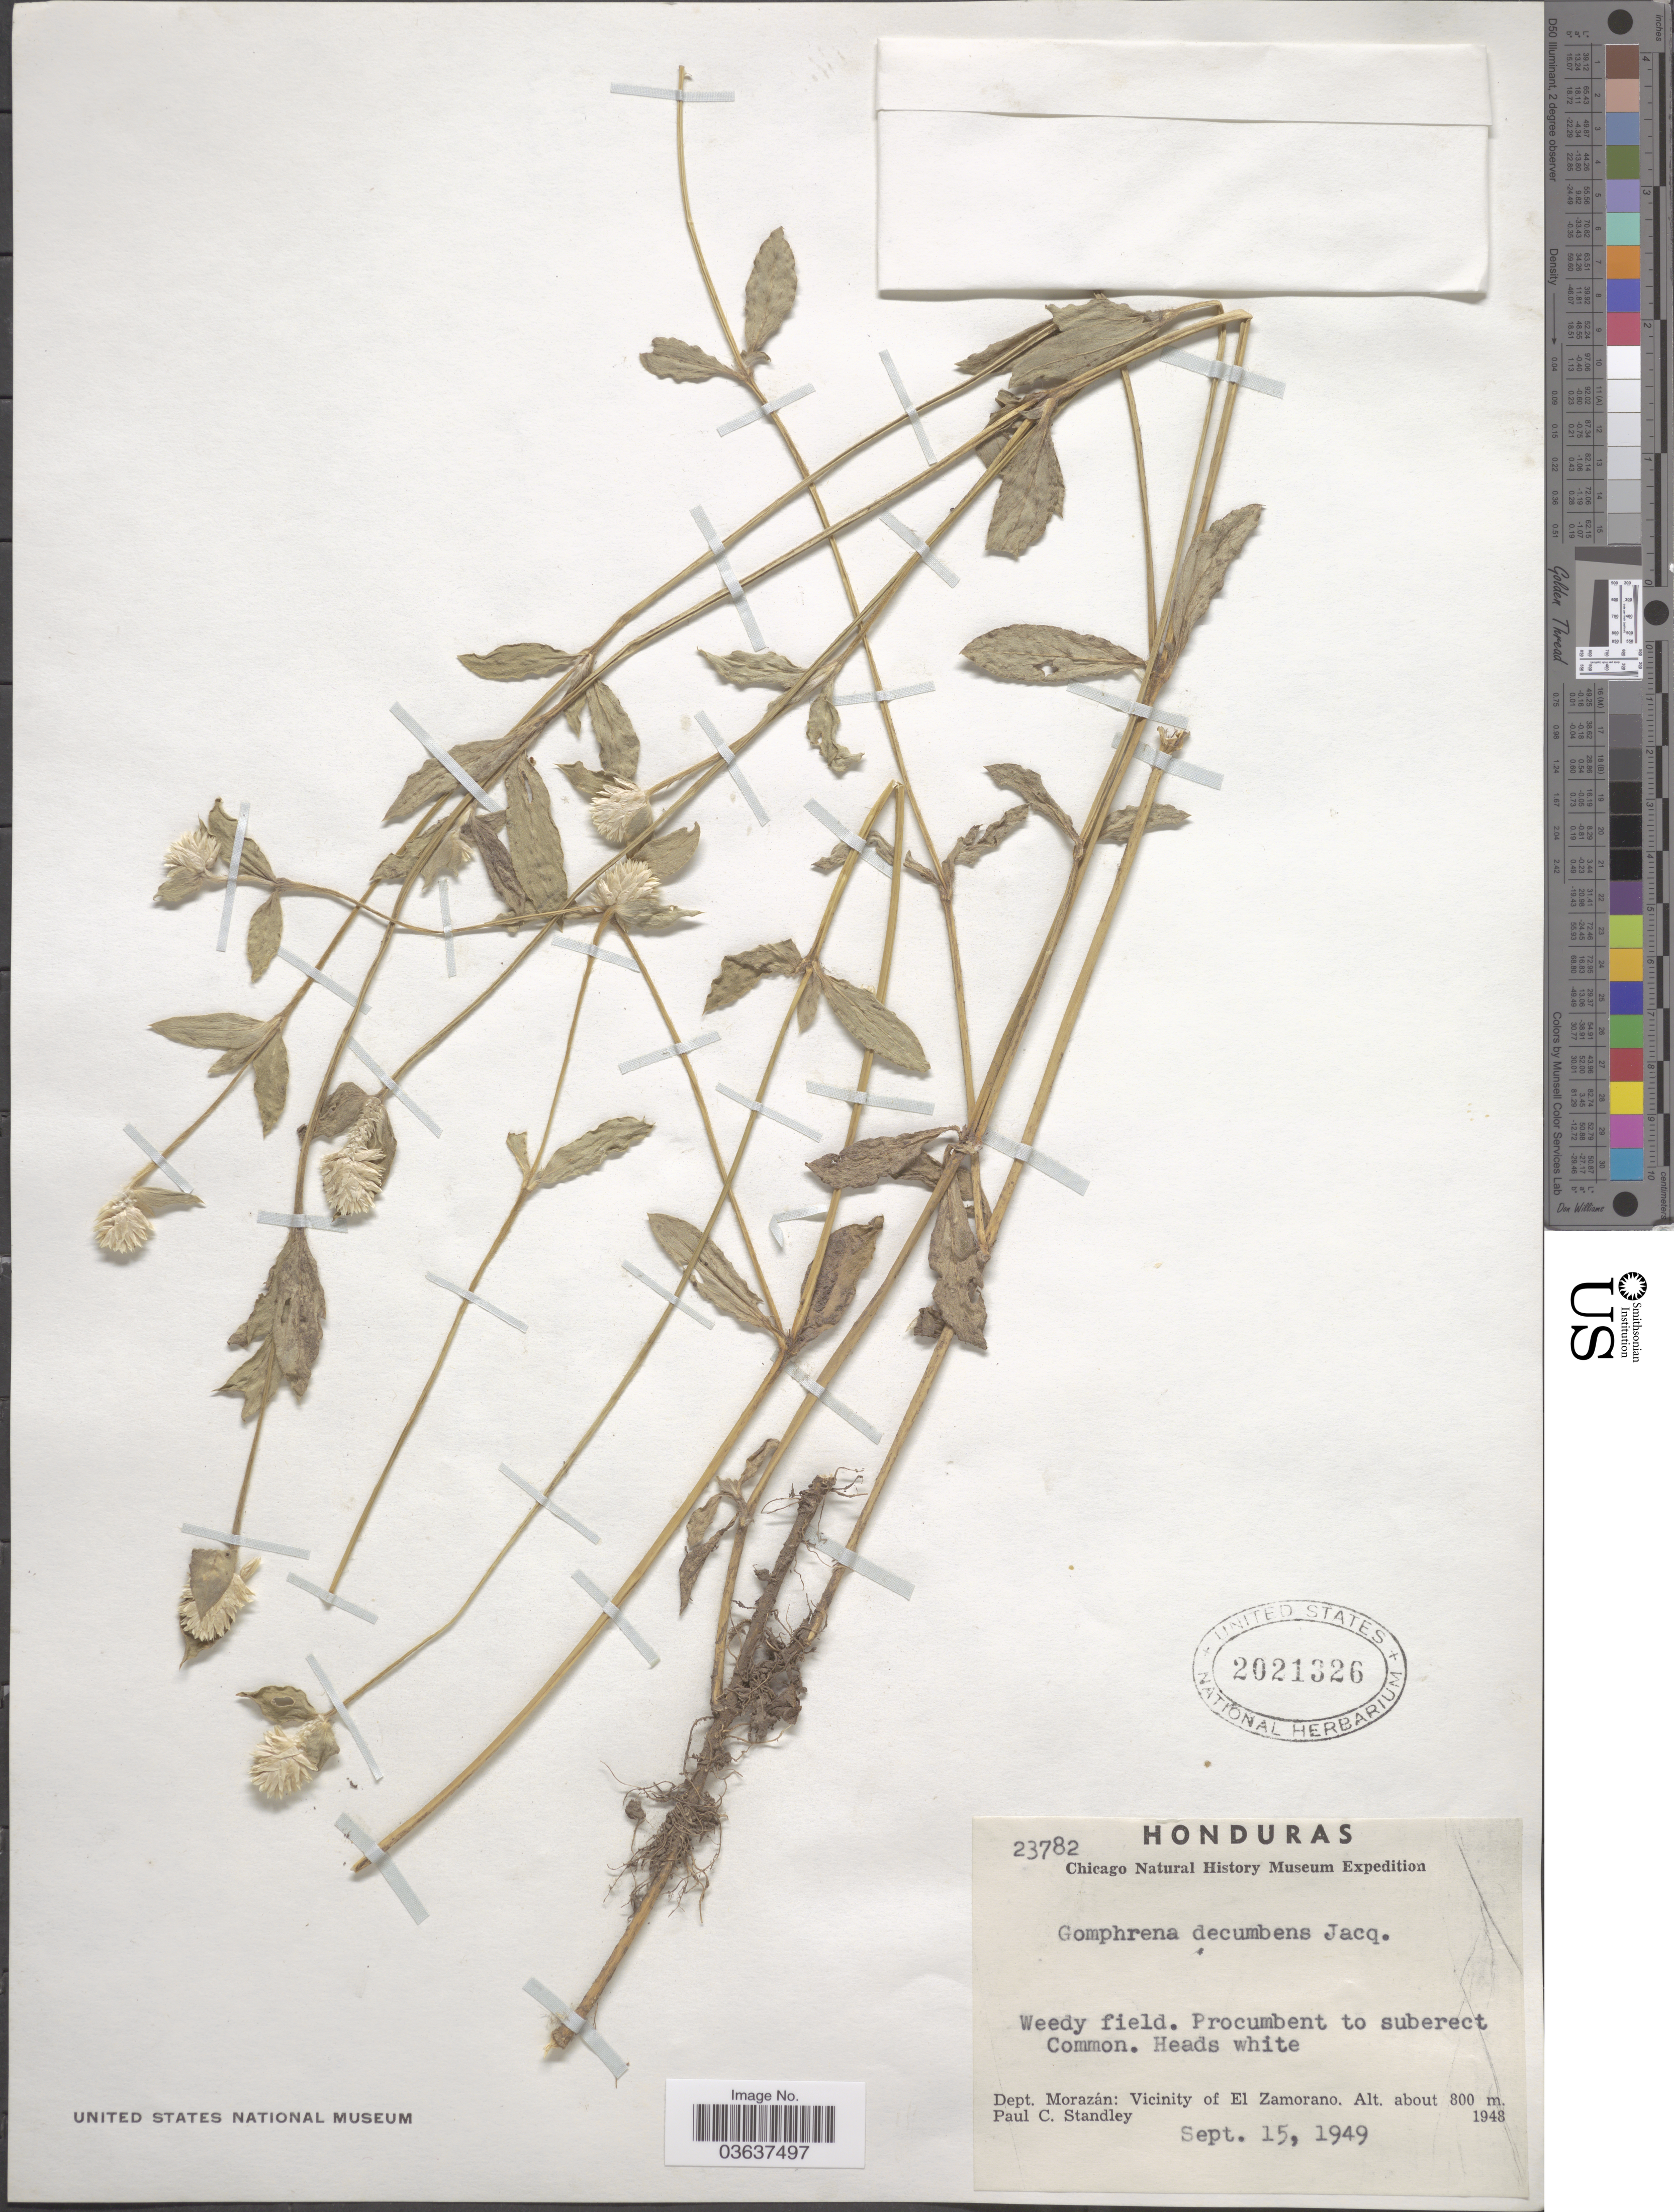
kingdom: Plantae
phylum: Tracheophyta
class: Magnoliopsida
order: Caryophyllales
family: Amaranthaceae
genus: Gomphrena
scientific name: Gomphrena decumbens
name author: Jacq.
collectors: P. C. Standley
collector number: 23782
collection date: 1949-09-15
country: Honduras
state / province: Fco. Morazán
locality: Dept. Morazán: Vicinity of El Zamorano.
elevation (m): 800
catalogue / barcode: US 2021326